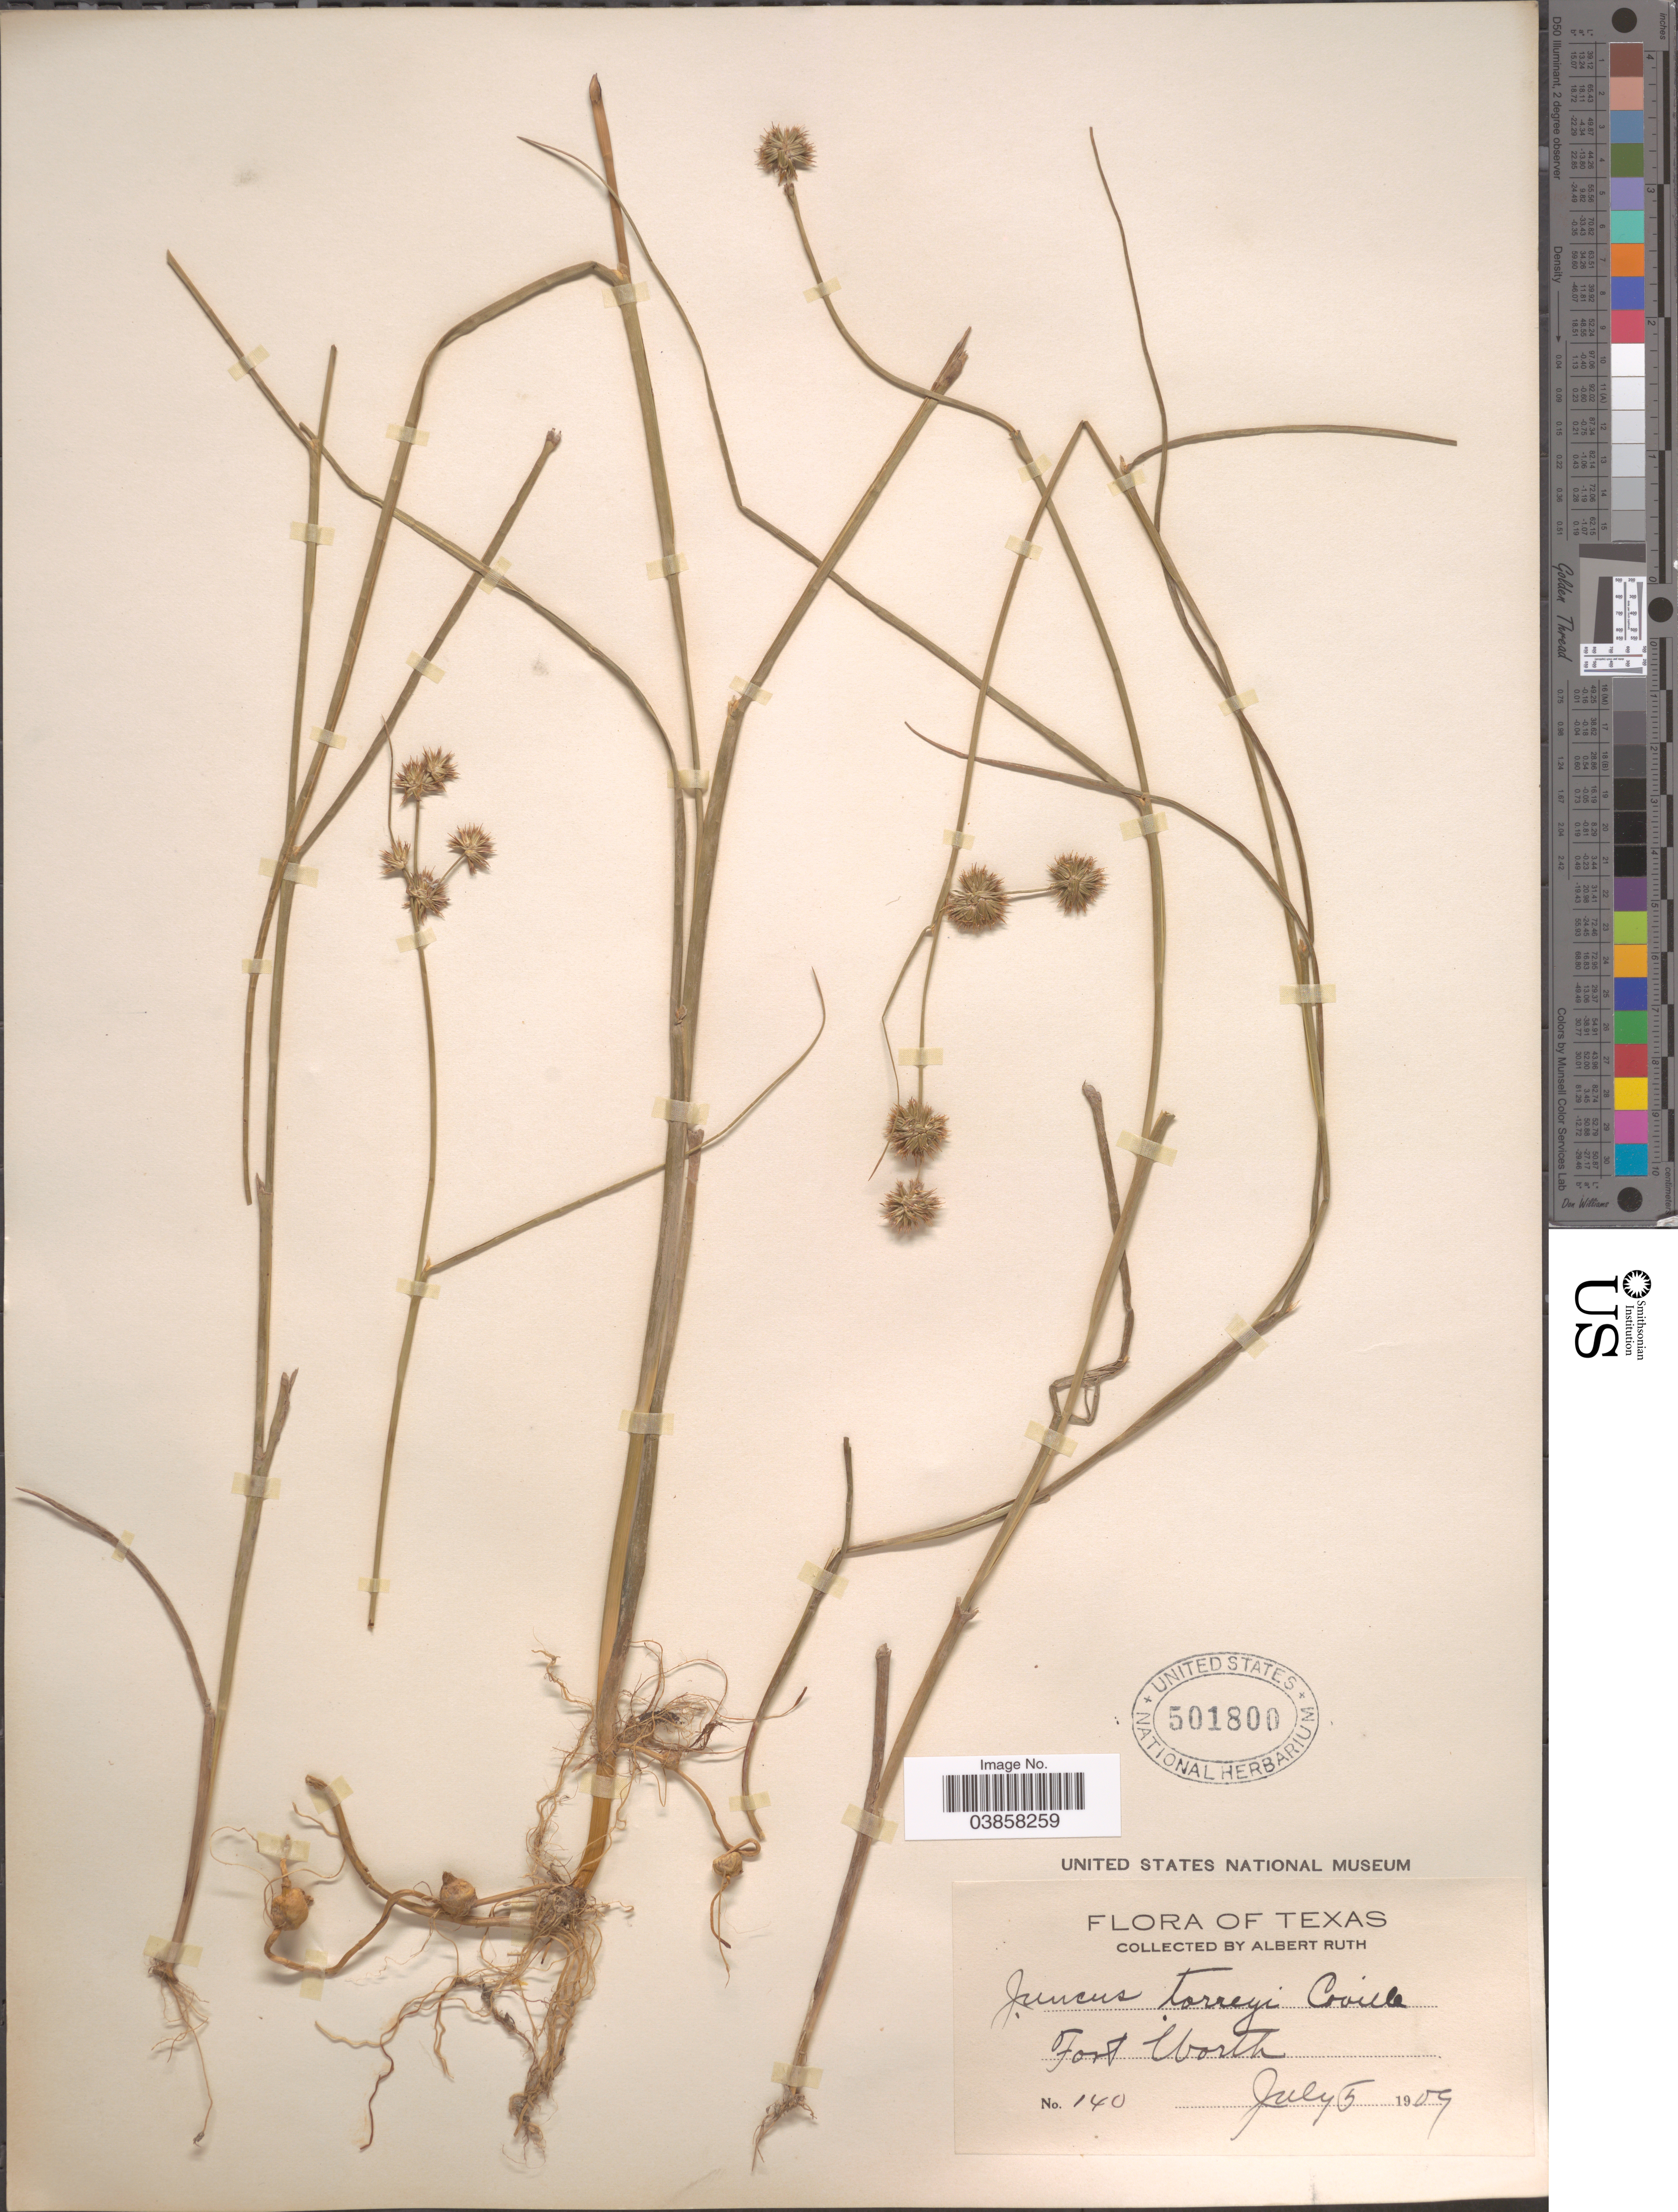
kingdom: Plantae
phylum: Tracheophyta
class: Liliopsida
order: Poales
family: Juncaceae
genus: Juncus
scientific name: Juncus torreyi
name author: Coville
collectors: A. Ruth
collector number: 140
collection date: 1909-07-05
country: United States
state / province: Texas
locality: Fort Worth.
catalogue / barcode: US 501800